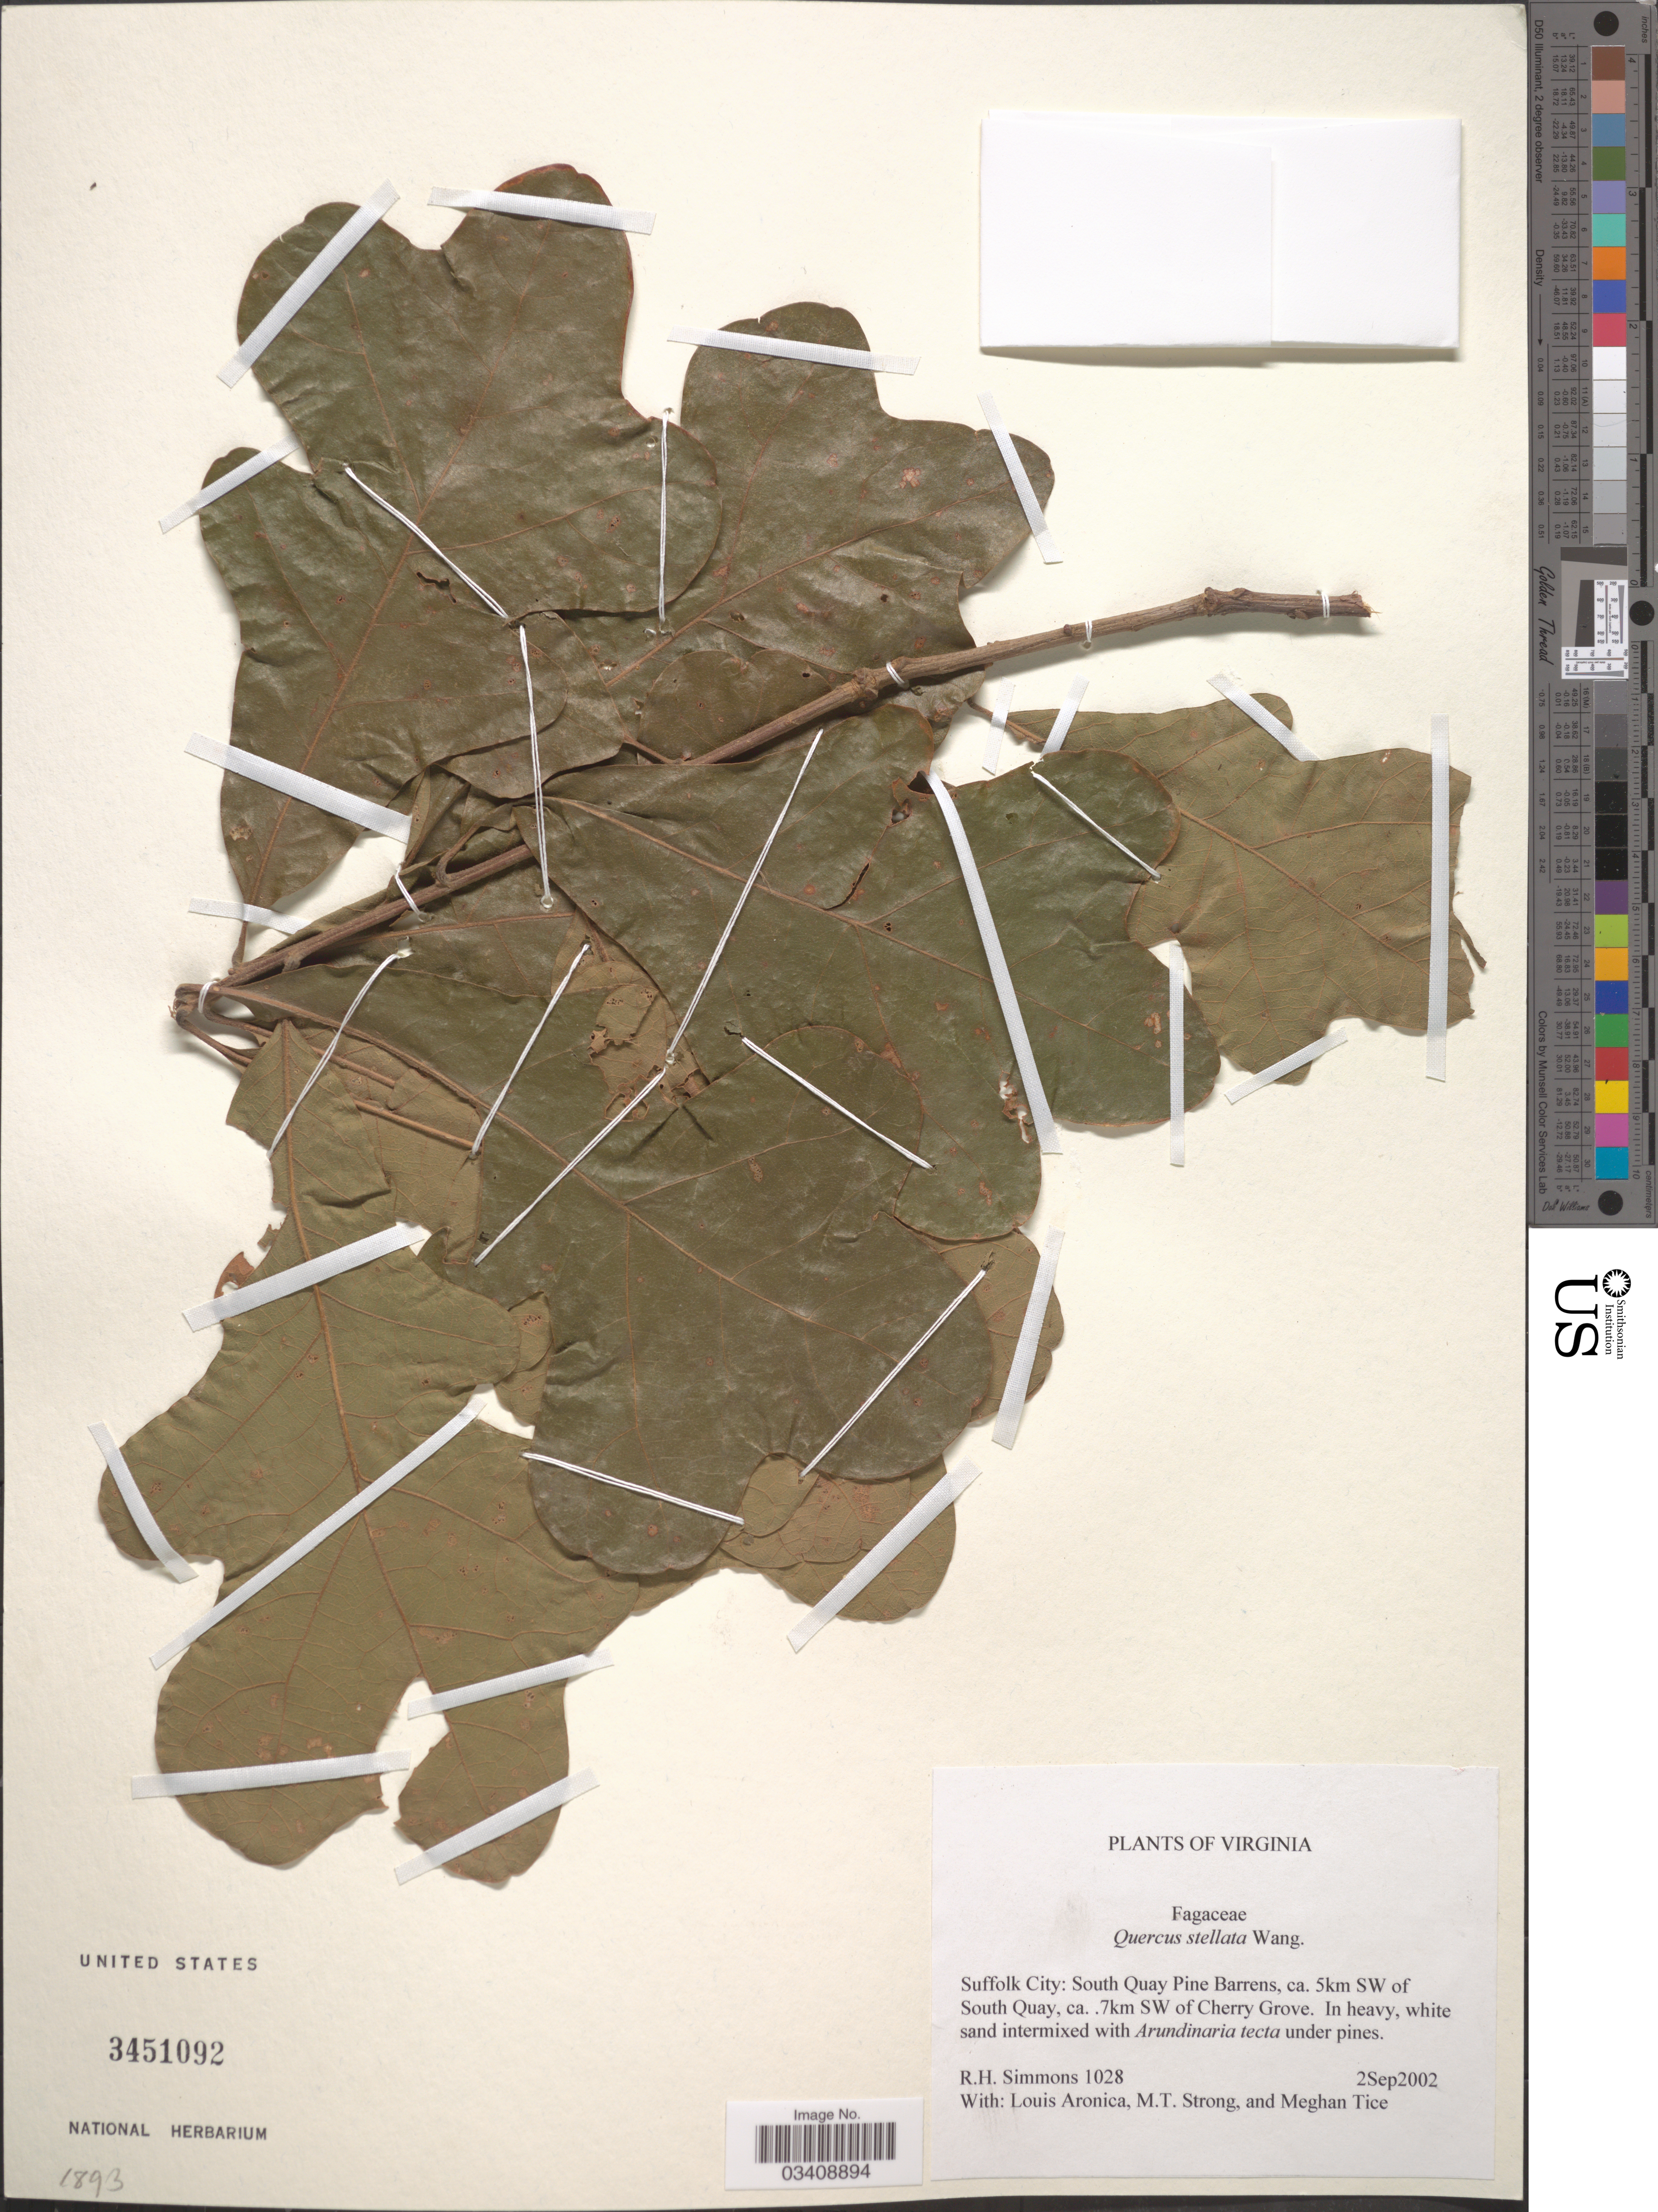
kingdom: Plantae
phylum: Tracheophyta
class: Magnoliopsida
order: Fagales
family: Fagaceae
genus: Quercus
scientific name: Quercus stellata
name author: Wangenh.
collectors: R. H. Simmons, L. Aronica, M. T. Strong & M. Tice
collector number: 1028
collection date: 2002-09-02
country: United States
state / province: Virginia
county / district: City of Suffolk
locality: Suffolk County: South Quay Pine Barrens, ca. 5km SW of South Quay, ca. .7km SW of Cherry Grove.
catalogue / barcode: US 3451092